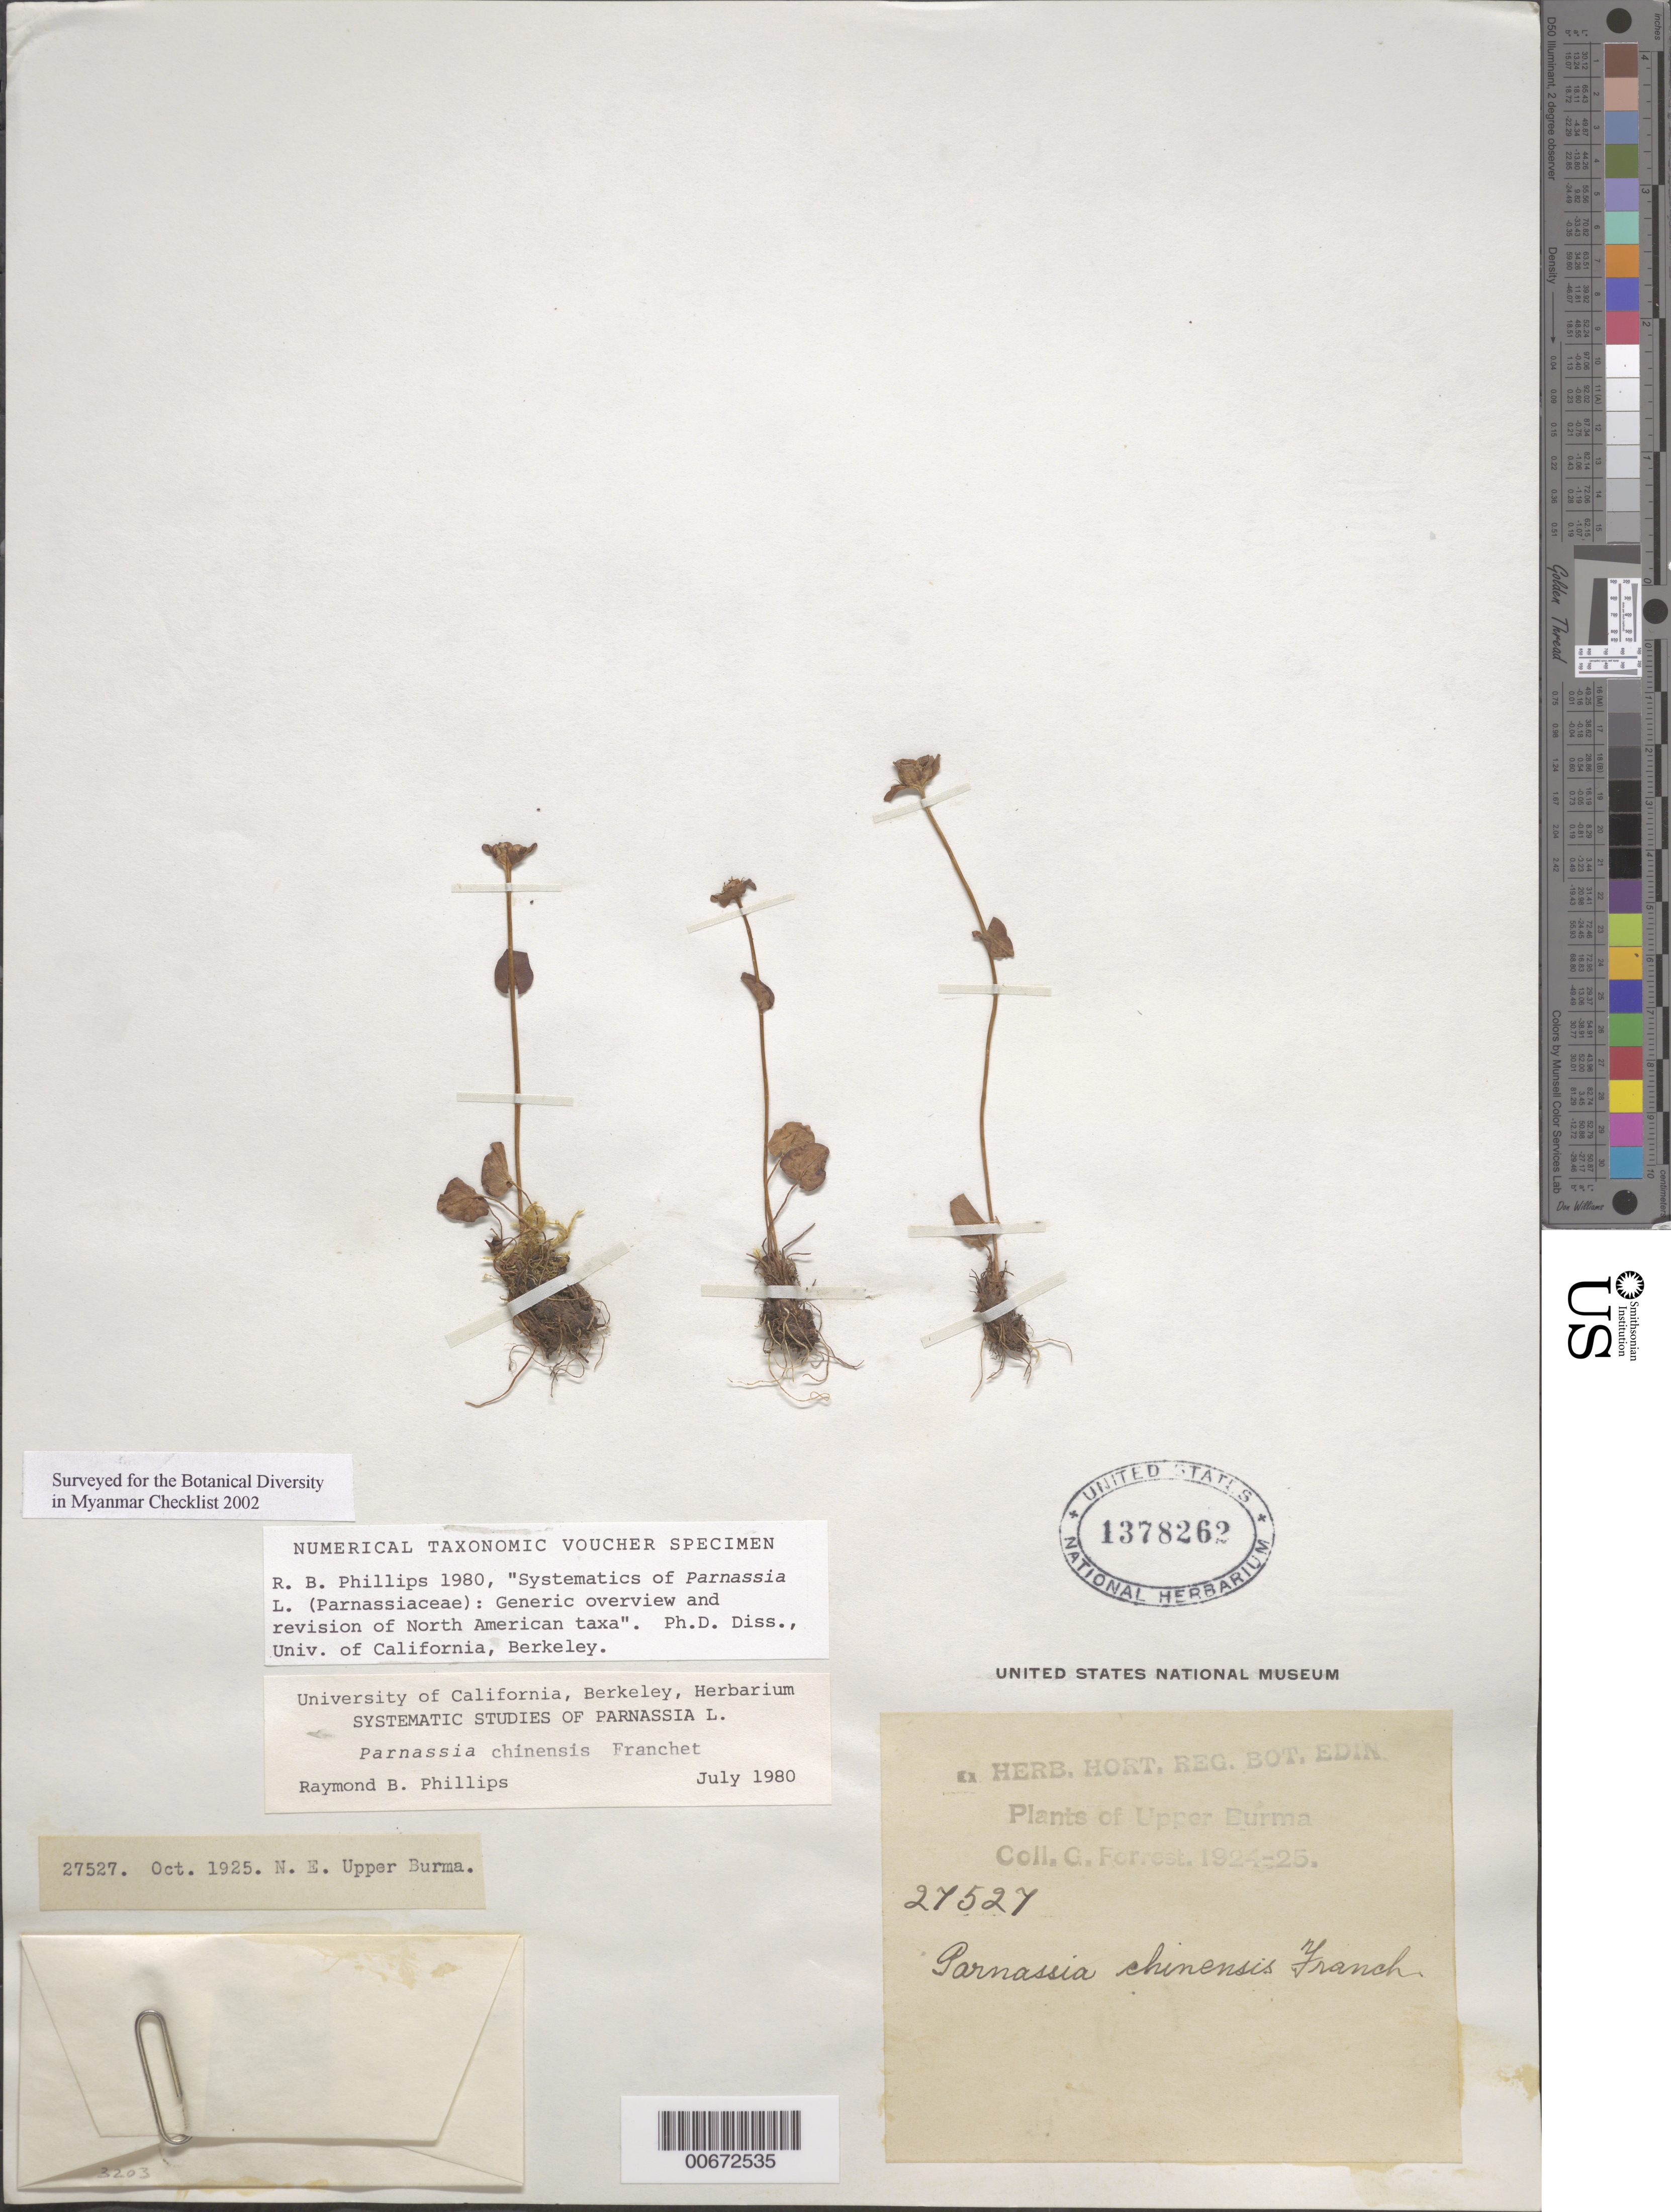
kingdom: Plantae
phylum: Tracheophyta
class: Magnoliopsida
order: Celastrales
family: Parnassiaceae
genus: Parnassia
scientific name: Parnassia chinensis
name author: Franch.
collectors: G. Forrest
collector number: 27527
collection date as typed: Oct 1925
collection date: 1925-10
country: Myanmar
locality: Upper Burma.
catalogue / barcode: US 1378262